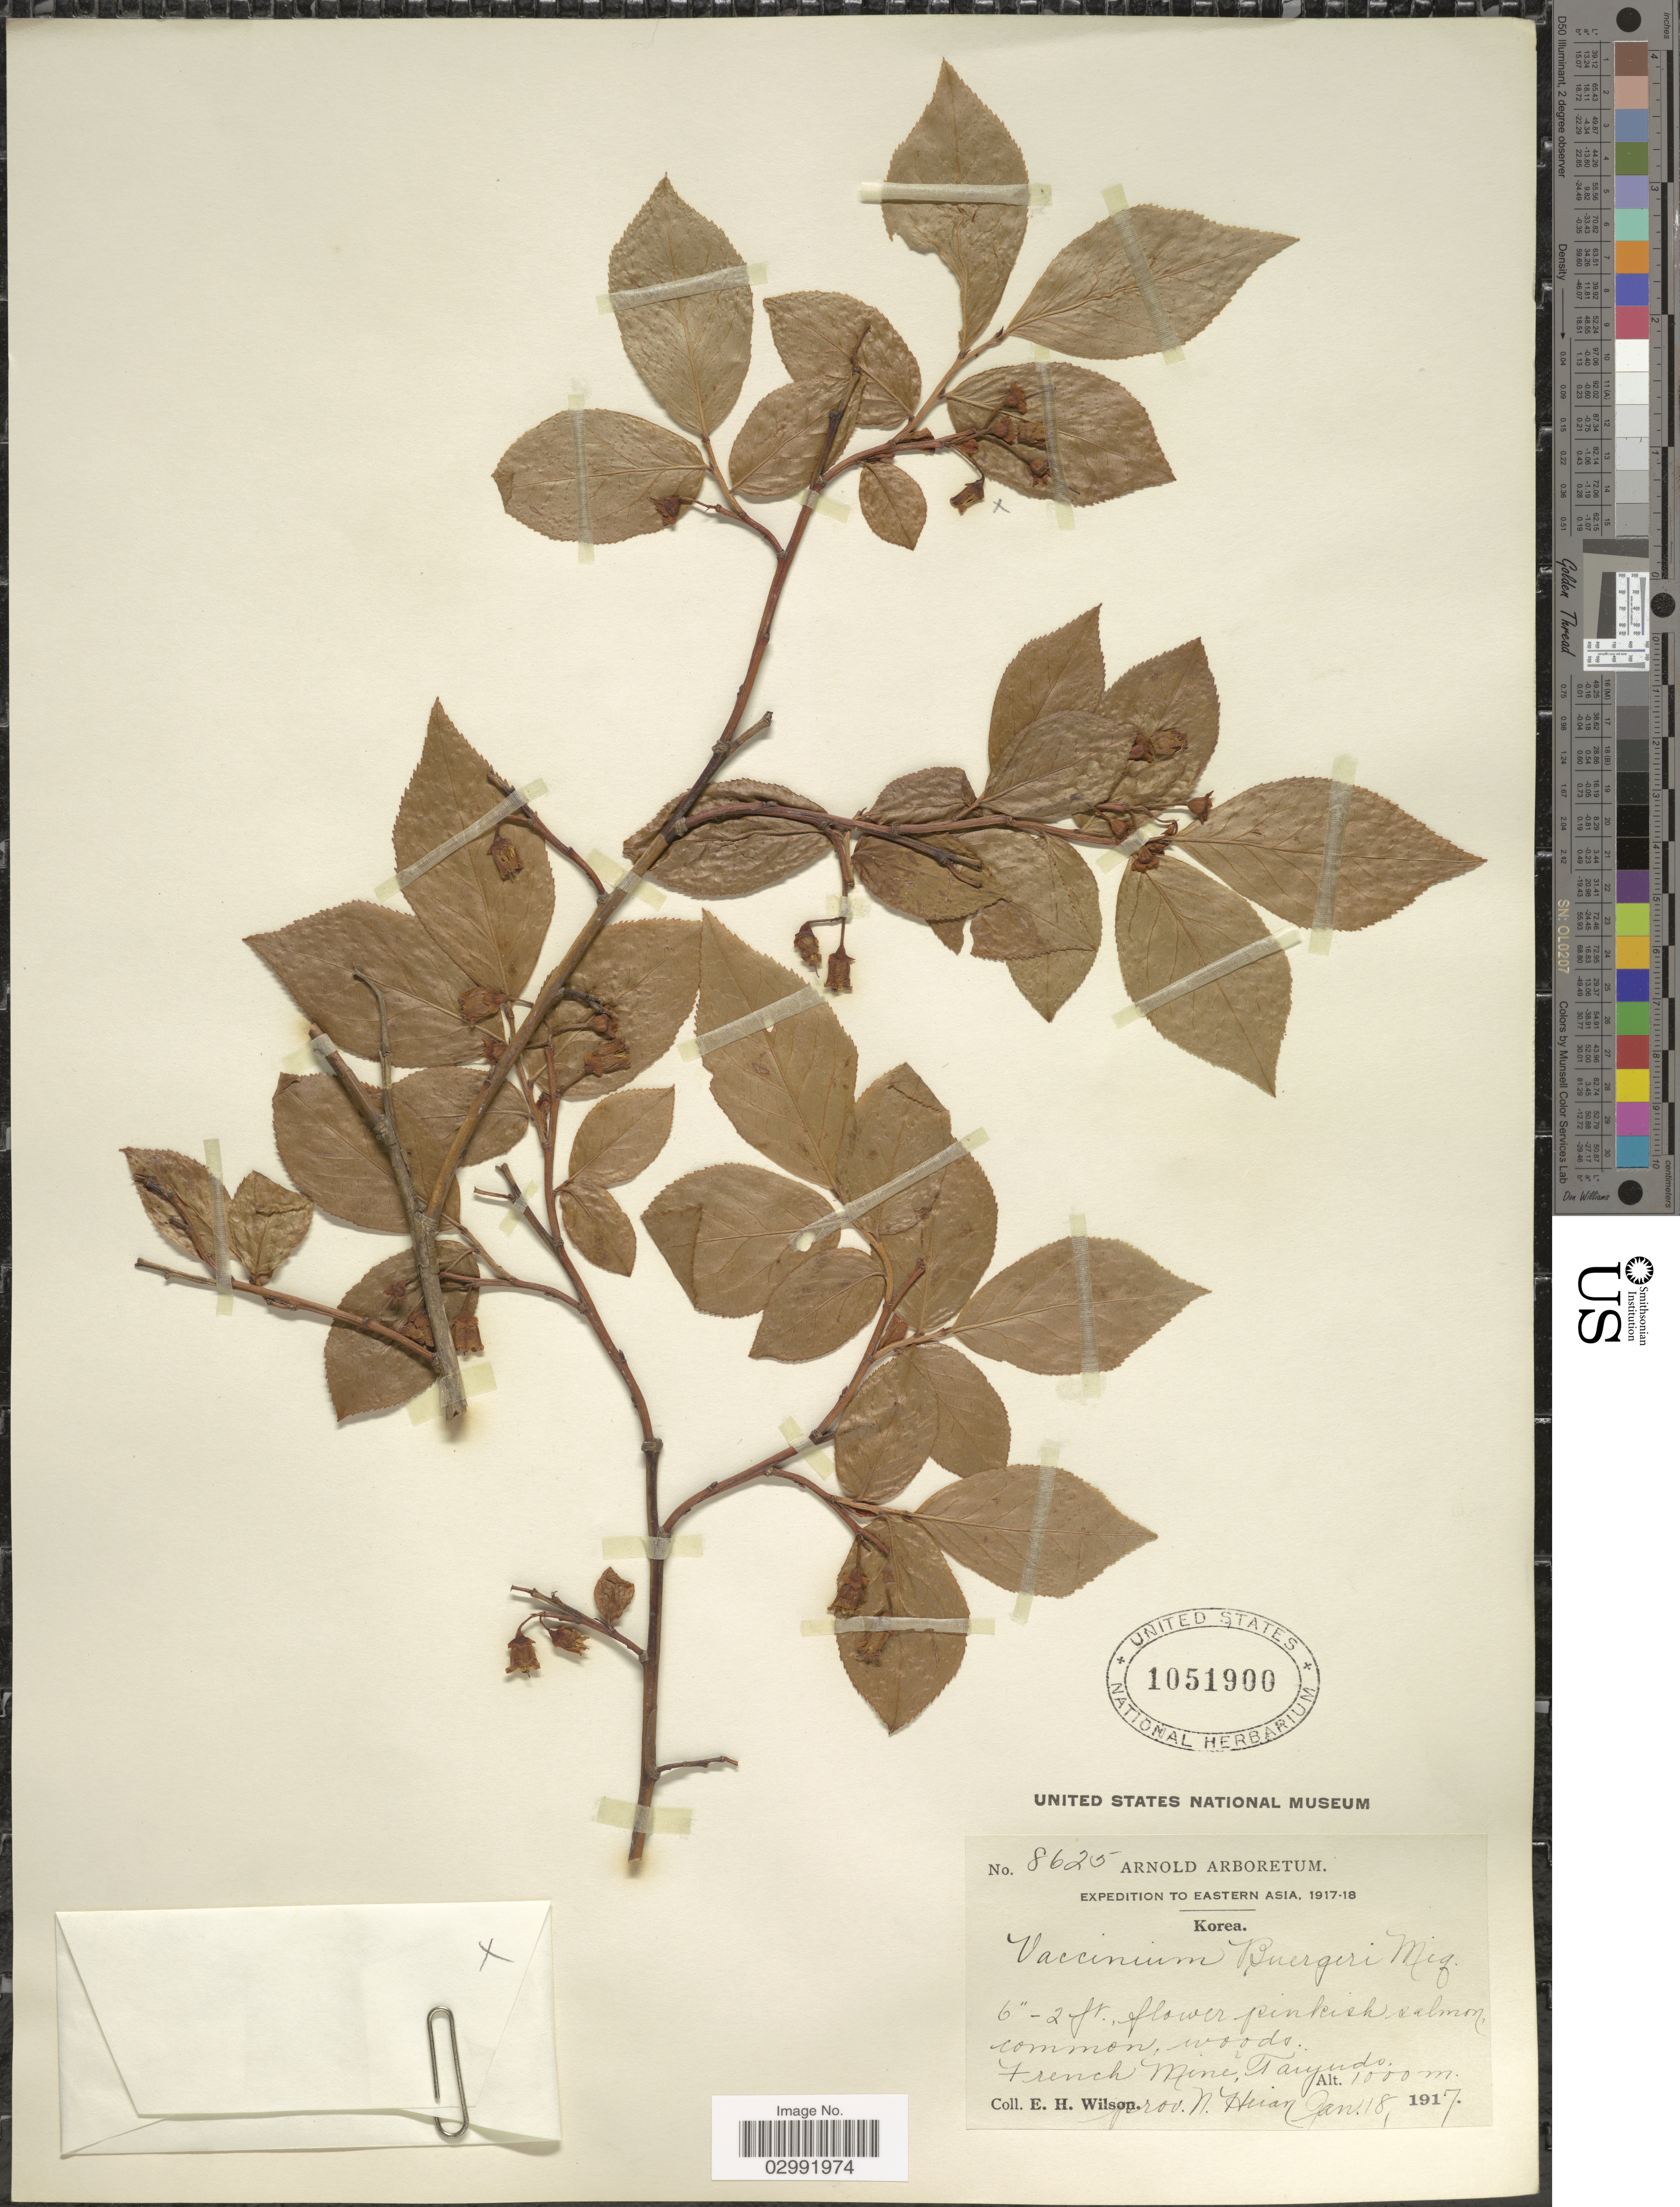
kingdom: Plantae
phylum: Tracheophyta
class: Magnoliopsida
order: Ericales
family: Ericaceae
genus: Vaccinium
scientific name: Vaccinium buergeri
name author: Miq.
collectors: E. Wilson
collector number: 8625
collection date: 1917-01-18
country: North Korea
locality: Eastern Asia. Korea. French Mine, Taiyudo, prov. N. Heian.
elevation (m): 1000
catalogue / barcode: US 1051900